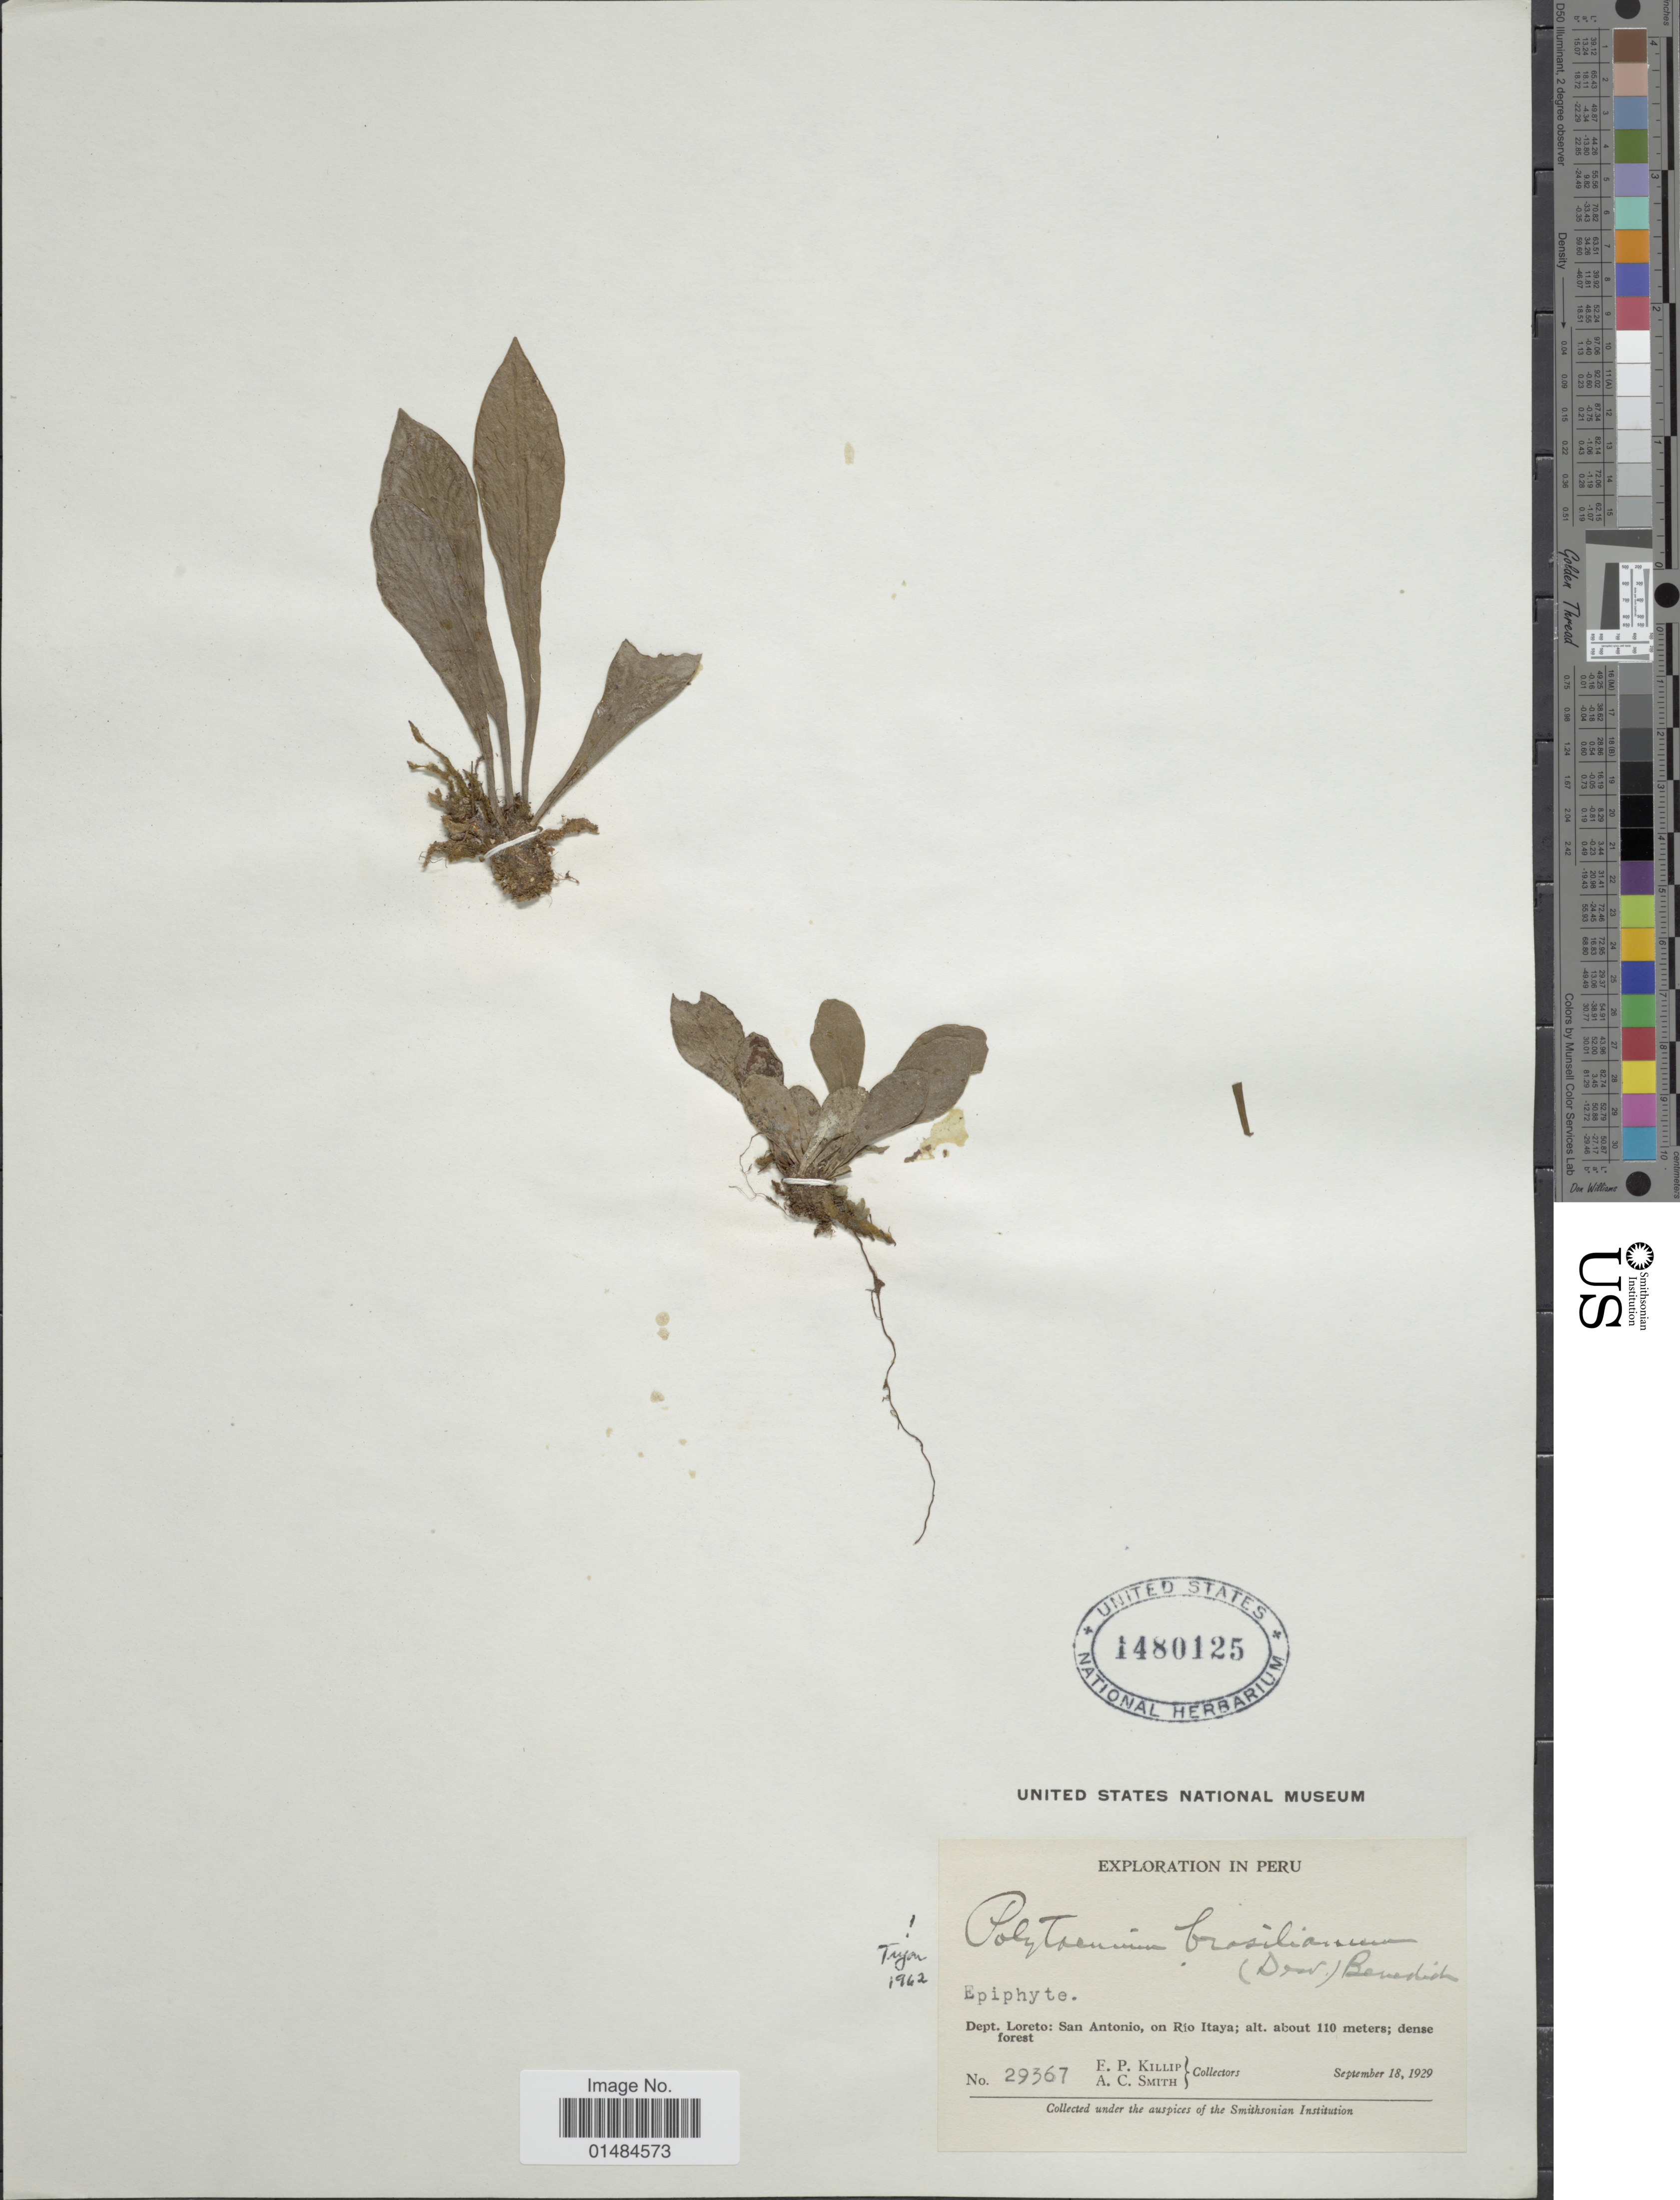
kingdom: Plantae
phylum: Tracheophyta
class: Polypodiopsida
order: Polypodiales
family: Pteridaceae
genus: Polytaenium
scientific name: Polytaenium cajenense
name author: (Desv.) Benedict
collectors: E. P. Killip & A. C. Smith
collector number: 29367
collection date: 1929-09-18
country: Peru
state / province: Loreto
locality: San Antonio, on Río Itaya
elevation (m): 110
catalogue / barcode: US 1480125